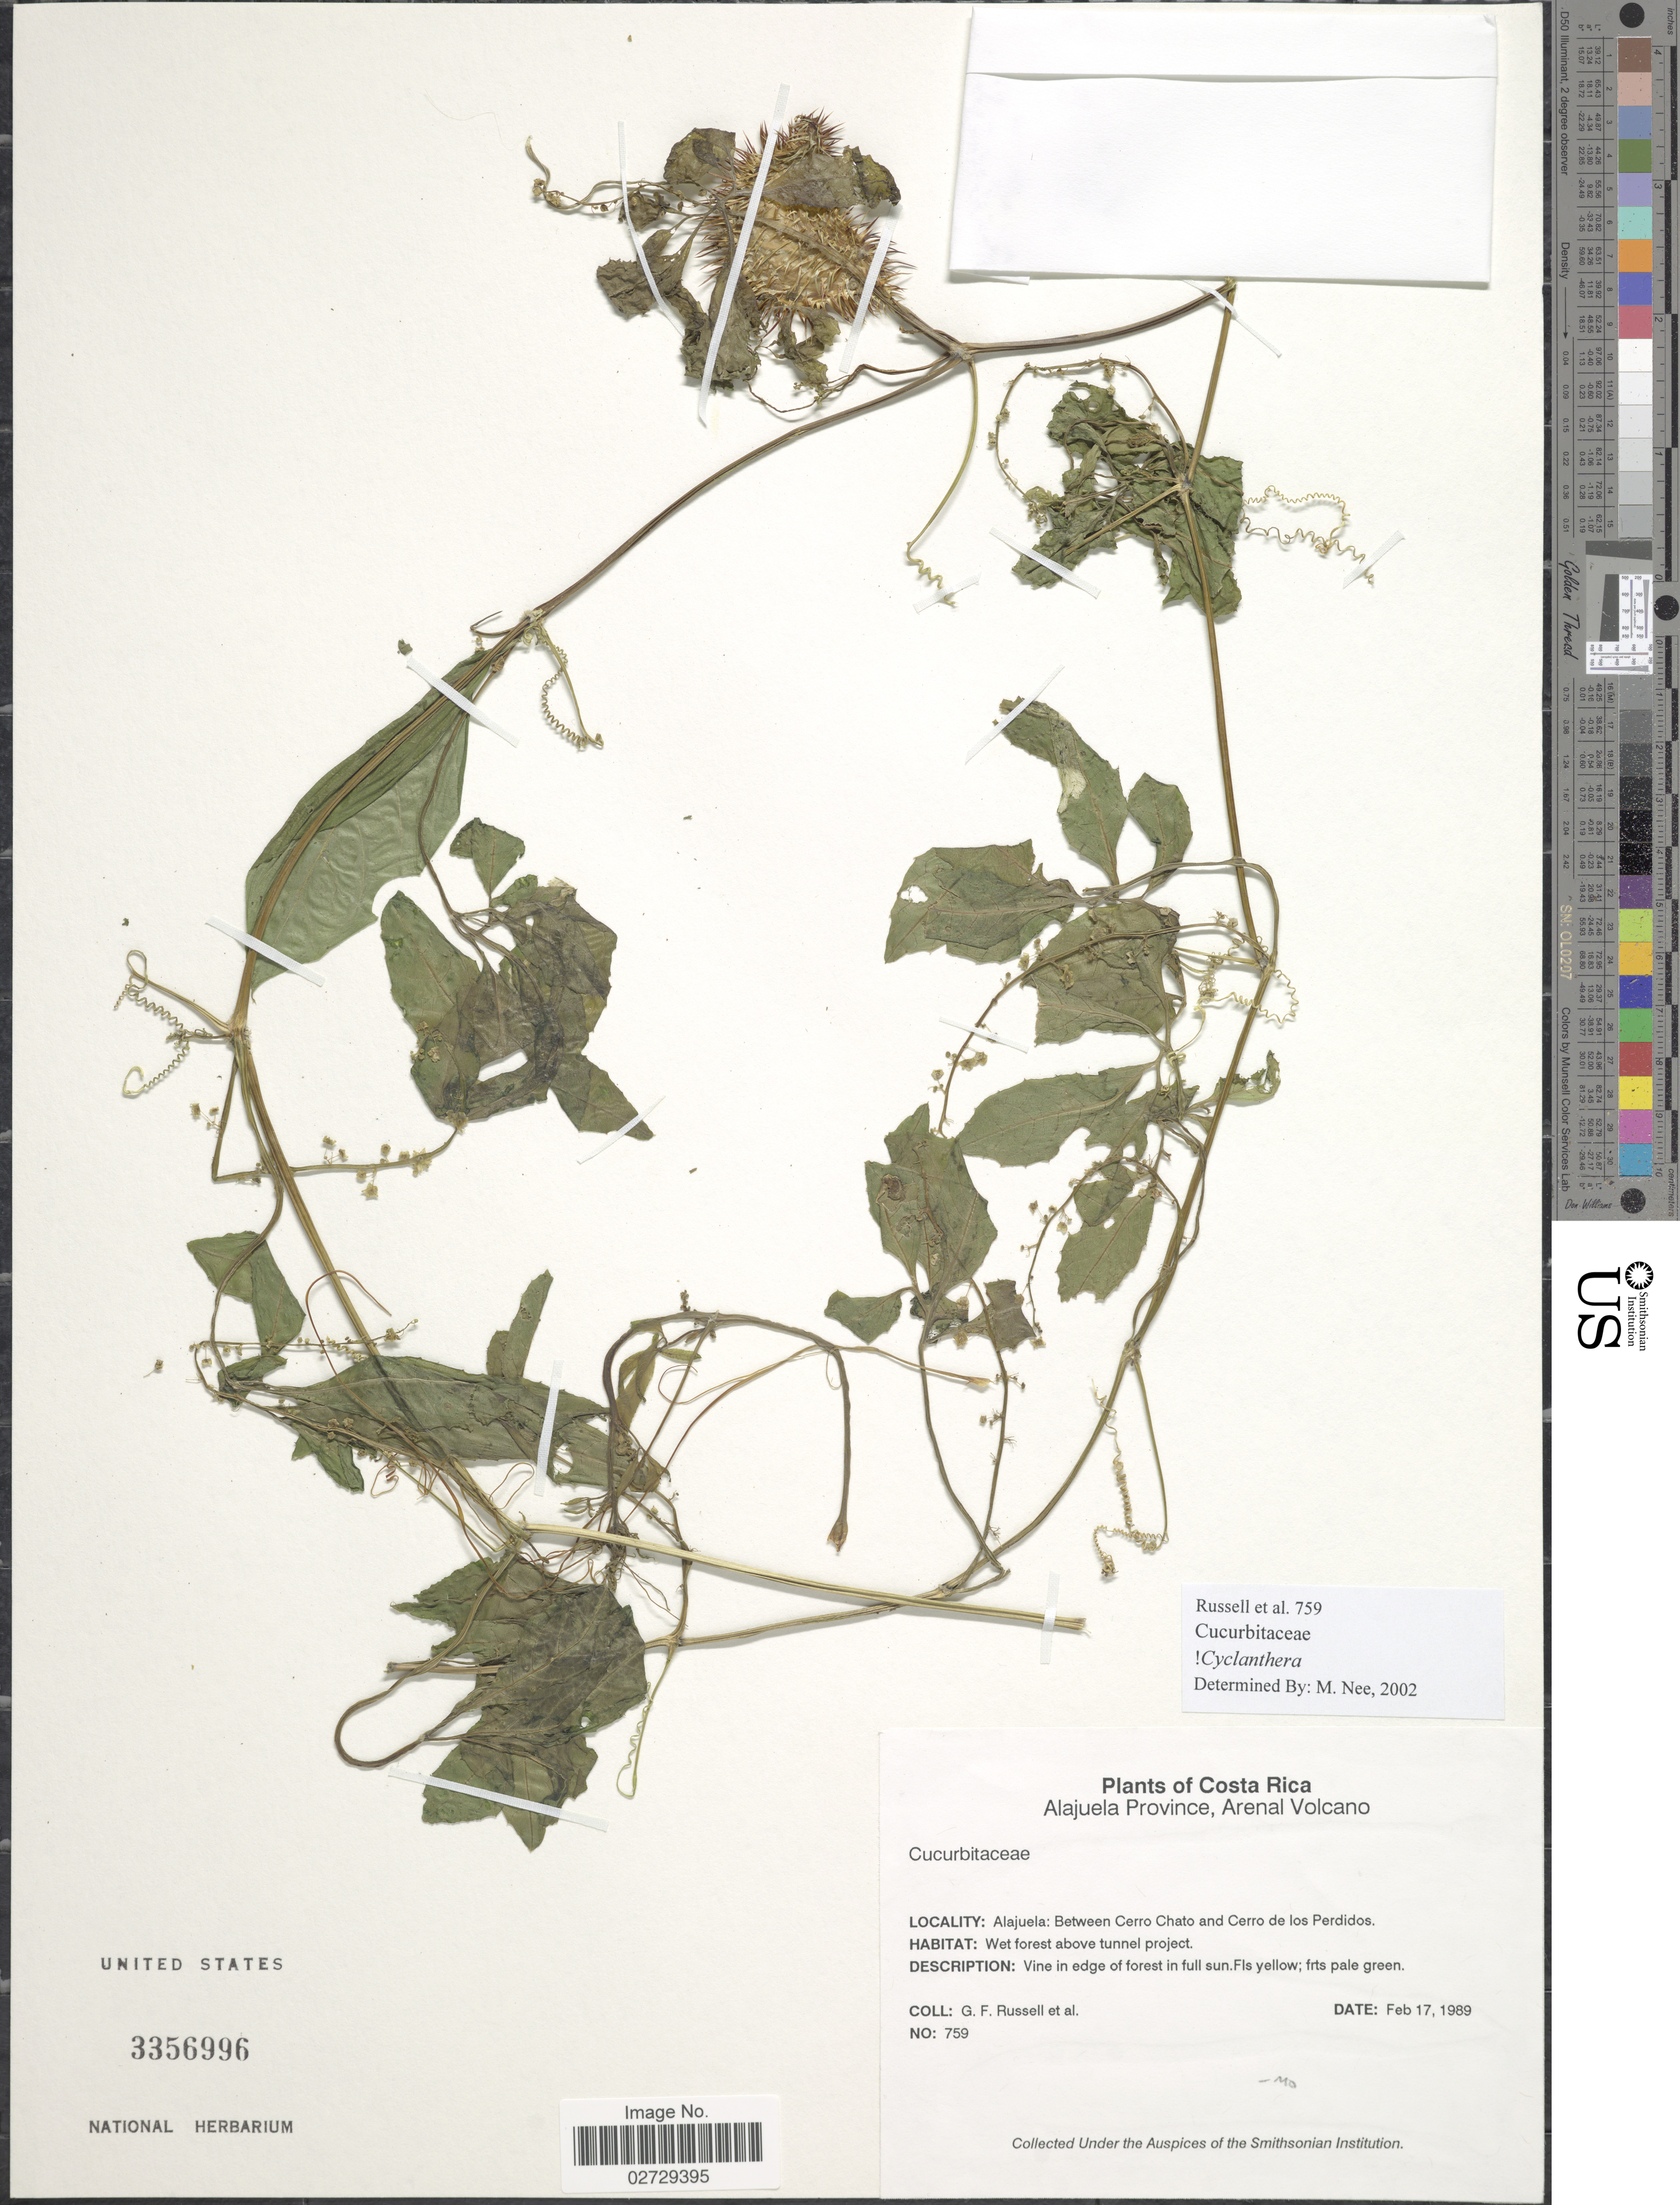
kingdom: Plantae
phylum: Tracheophyta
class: Magnoliopsida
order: Cucurbitales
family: Cucurbitaceae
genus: Cyclanthera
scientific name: Cyclanthera sp.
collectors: G. Russell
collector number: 759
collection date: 1989-02-17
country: Costa Rica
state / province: Alajuela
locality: Arenal Volcano. Alajuela: Between Cerro Chato and Cerro de los Perdidos.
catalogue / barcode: US 3356996